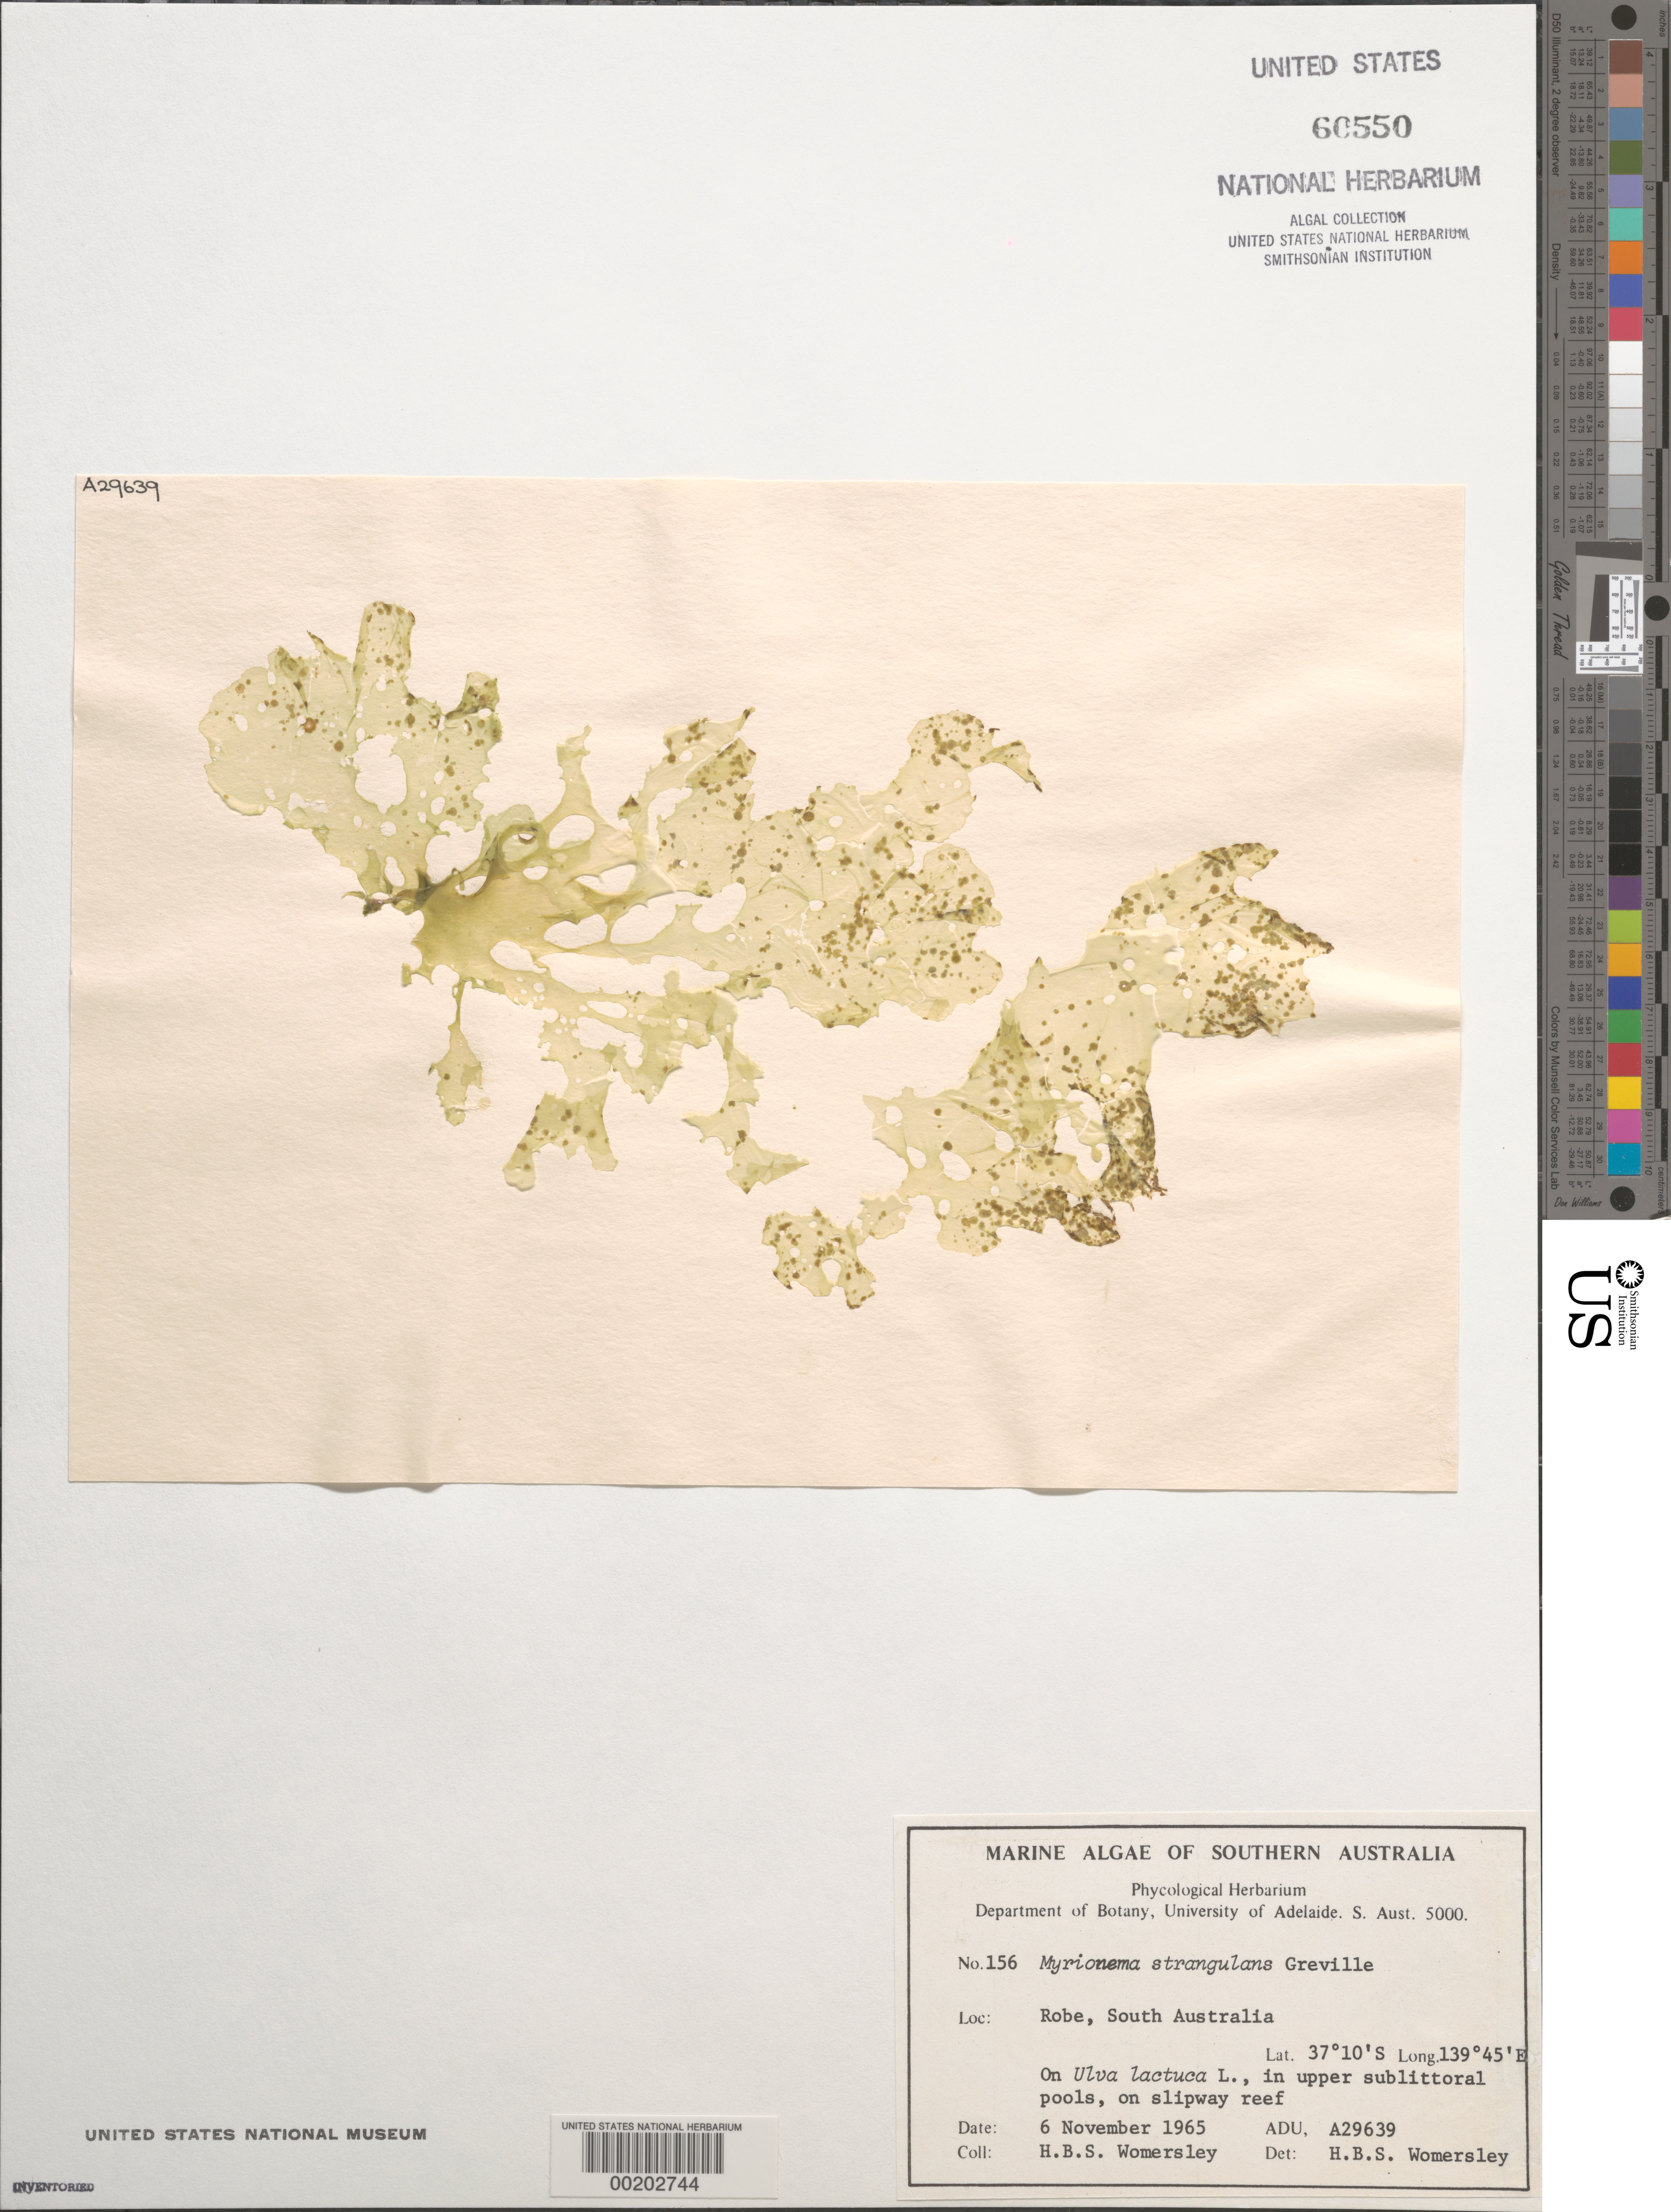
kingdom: Chromista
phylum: Ochrophyta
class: Phaeophyceae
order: Ectocarpales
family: Chordariaceae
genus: Myrionema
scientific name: Myrionema strangulans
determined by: Womersley, H. B. S.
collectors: H. B. S. Womersley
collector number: ADU A29639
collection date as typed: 06 Nov 1965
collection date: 1965-11-06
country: Australia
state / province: South Australia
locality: Robe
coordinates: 37 10' S, 139 45' E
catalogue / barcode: US 60550